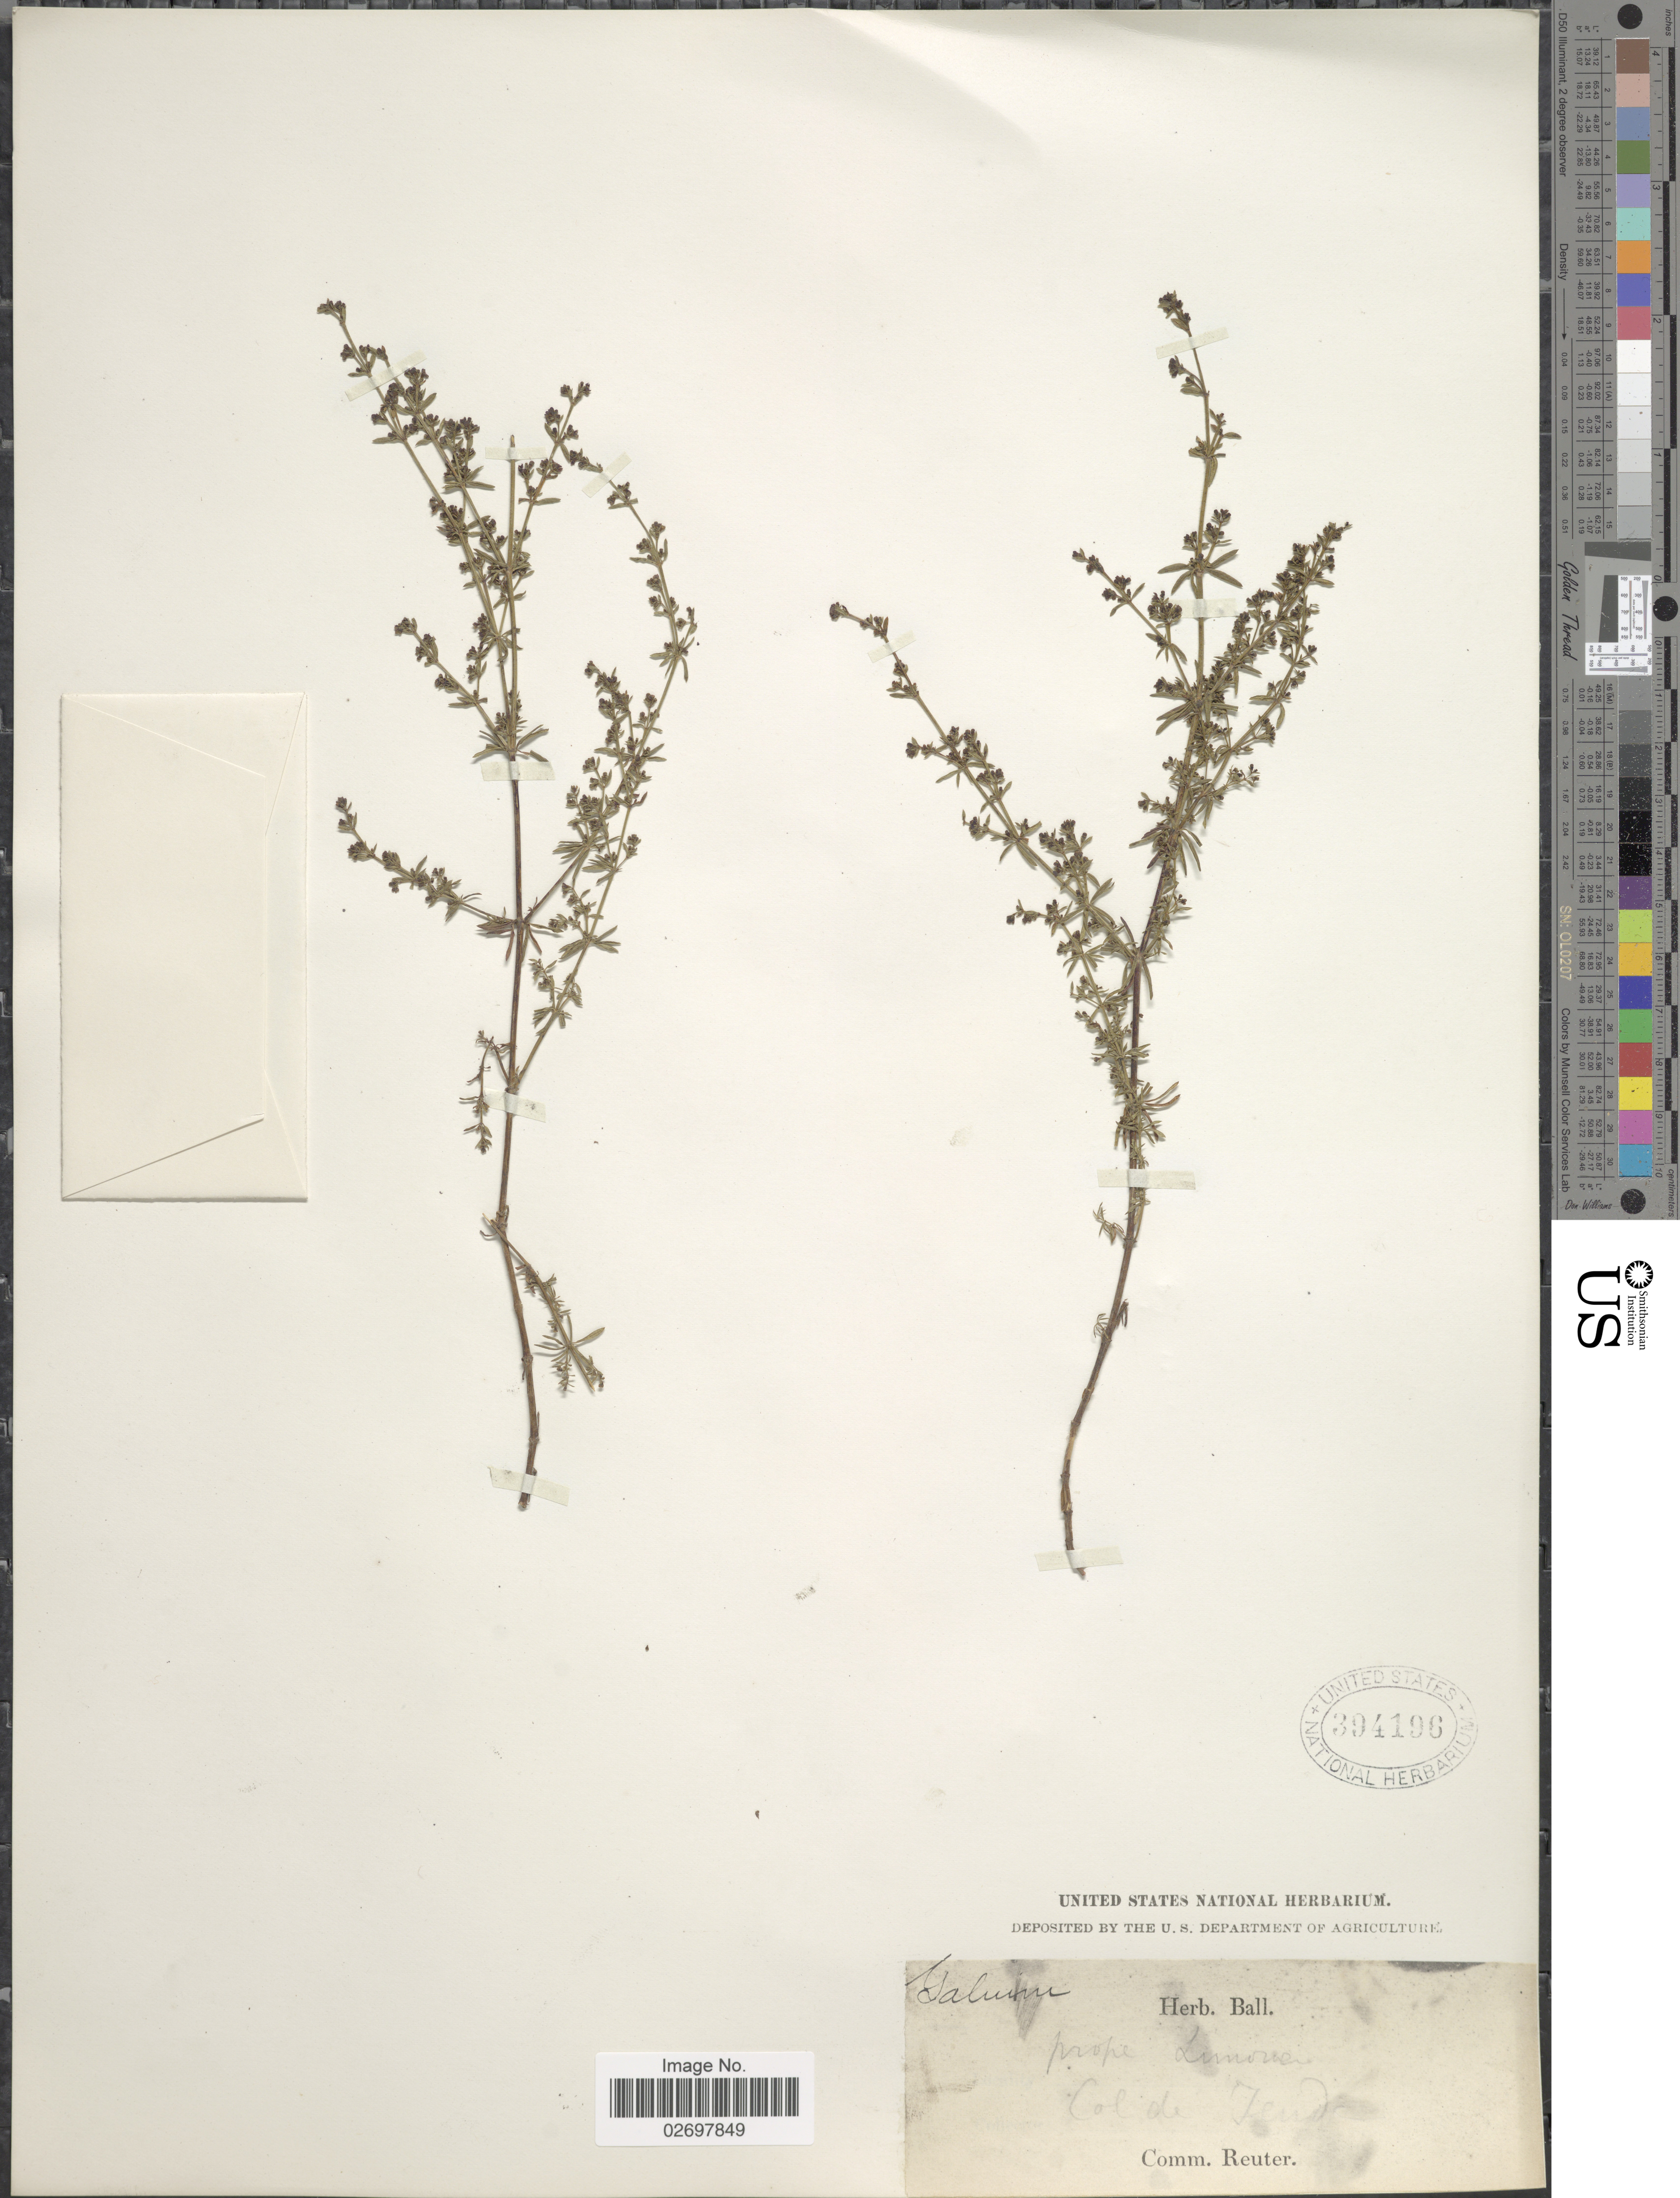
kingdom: Plantae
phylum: Tracheophyta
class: Magnoliopsida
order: Gentianales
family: Rubiaceae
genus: Galium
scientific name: Galium sp.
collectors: ex herb. Ball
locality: Prope Limosa, Col de Tende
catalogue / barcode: US 349196